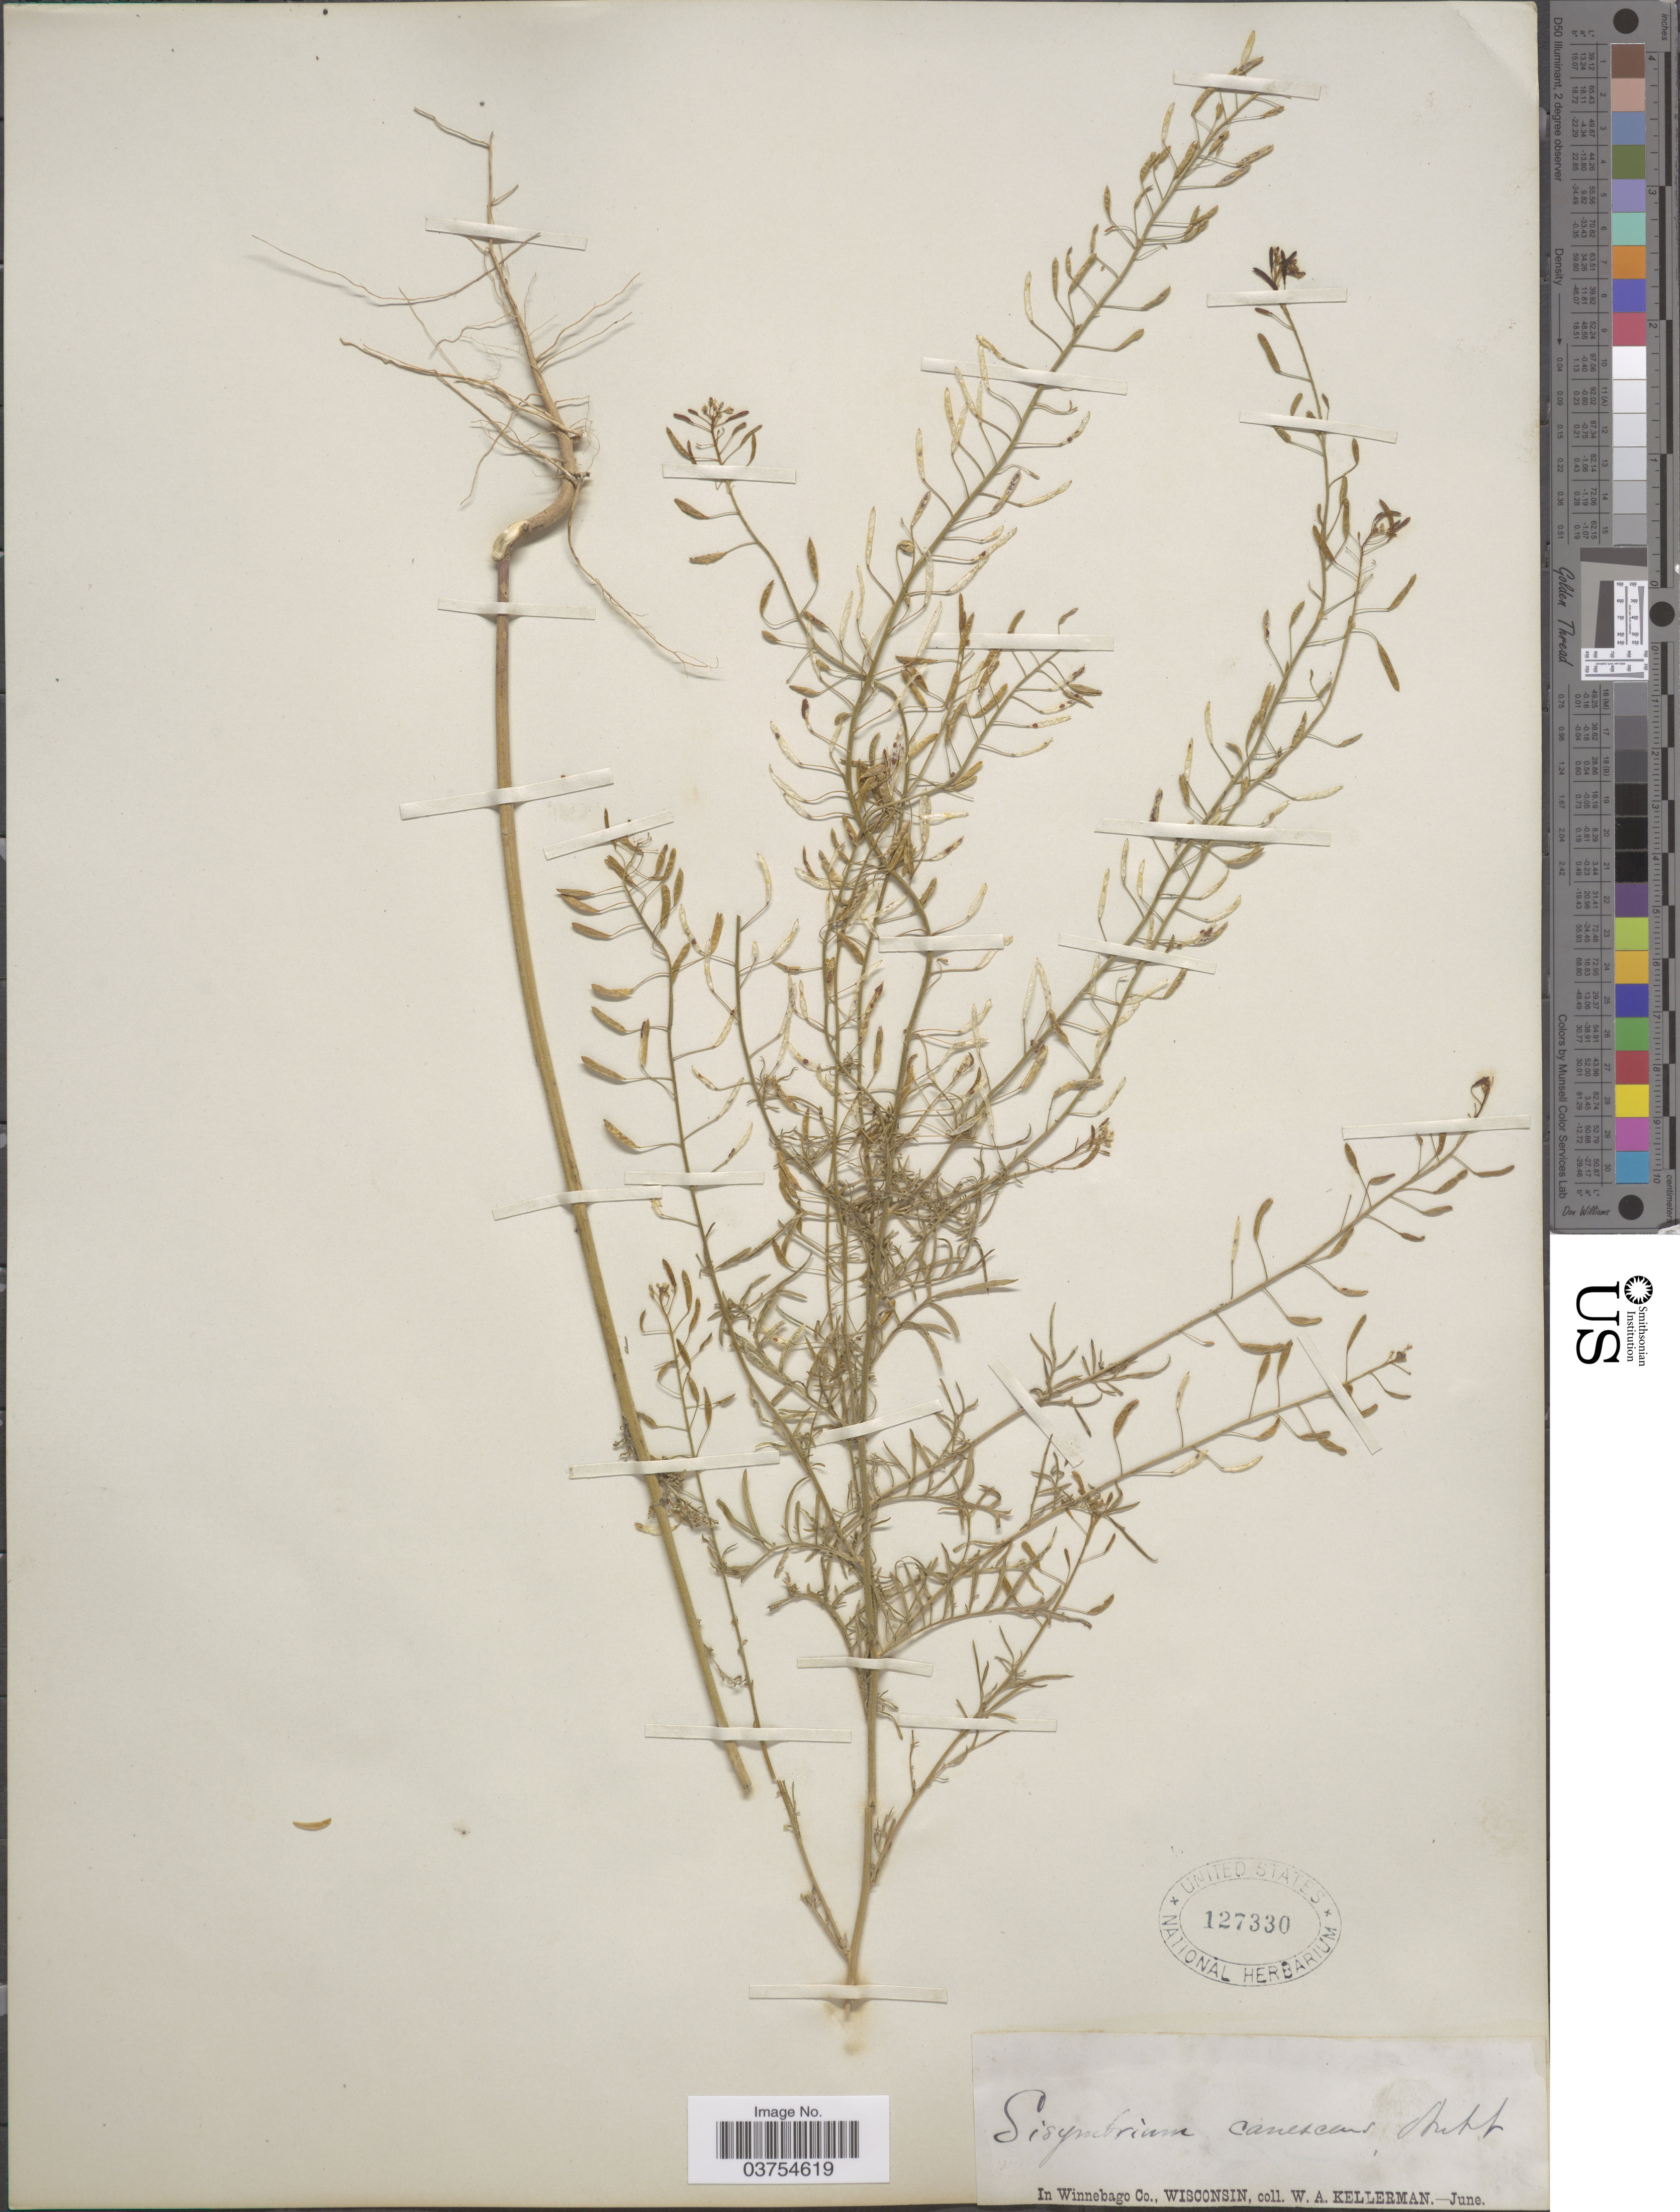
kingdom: Plantae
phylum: Tracheophyta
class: Magnoliopsida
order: Brassicales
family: Brassicaceae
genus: Descurainia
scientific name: Descurainia pinnata var. brachycarpa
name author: (Richardson) Fernald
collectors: W. Kellerman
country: United States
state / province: Wisconsin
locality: In Winnebago Co.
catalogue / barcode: US 127330